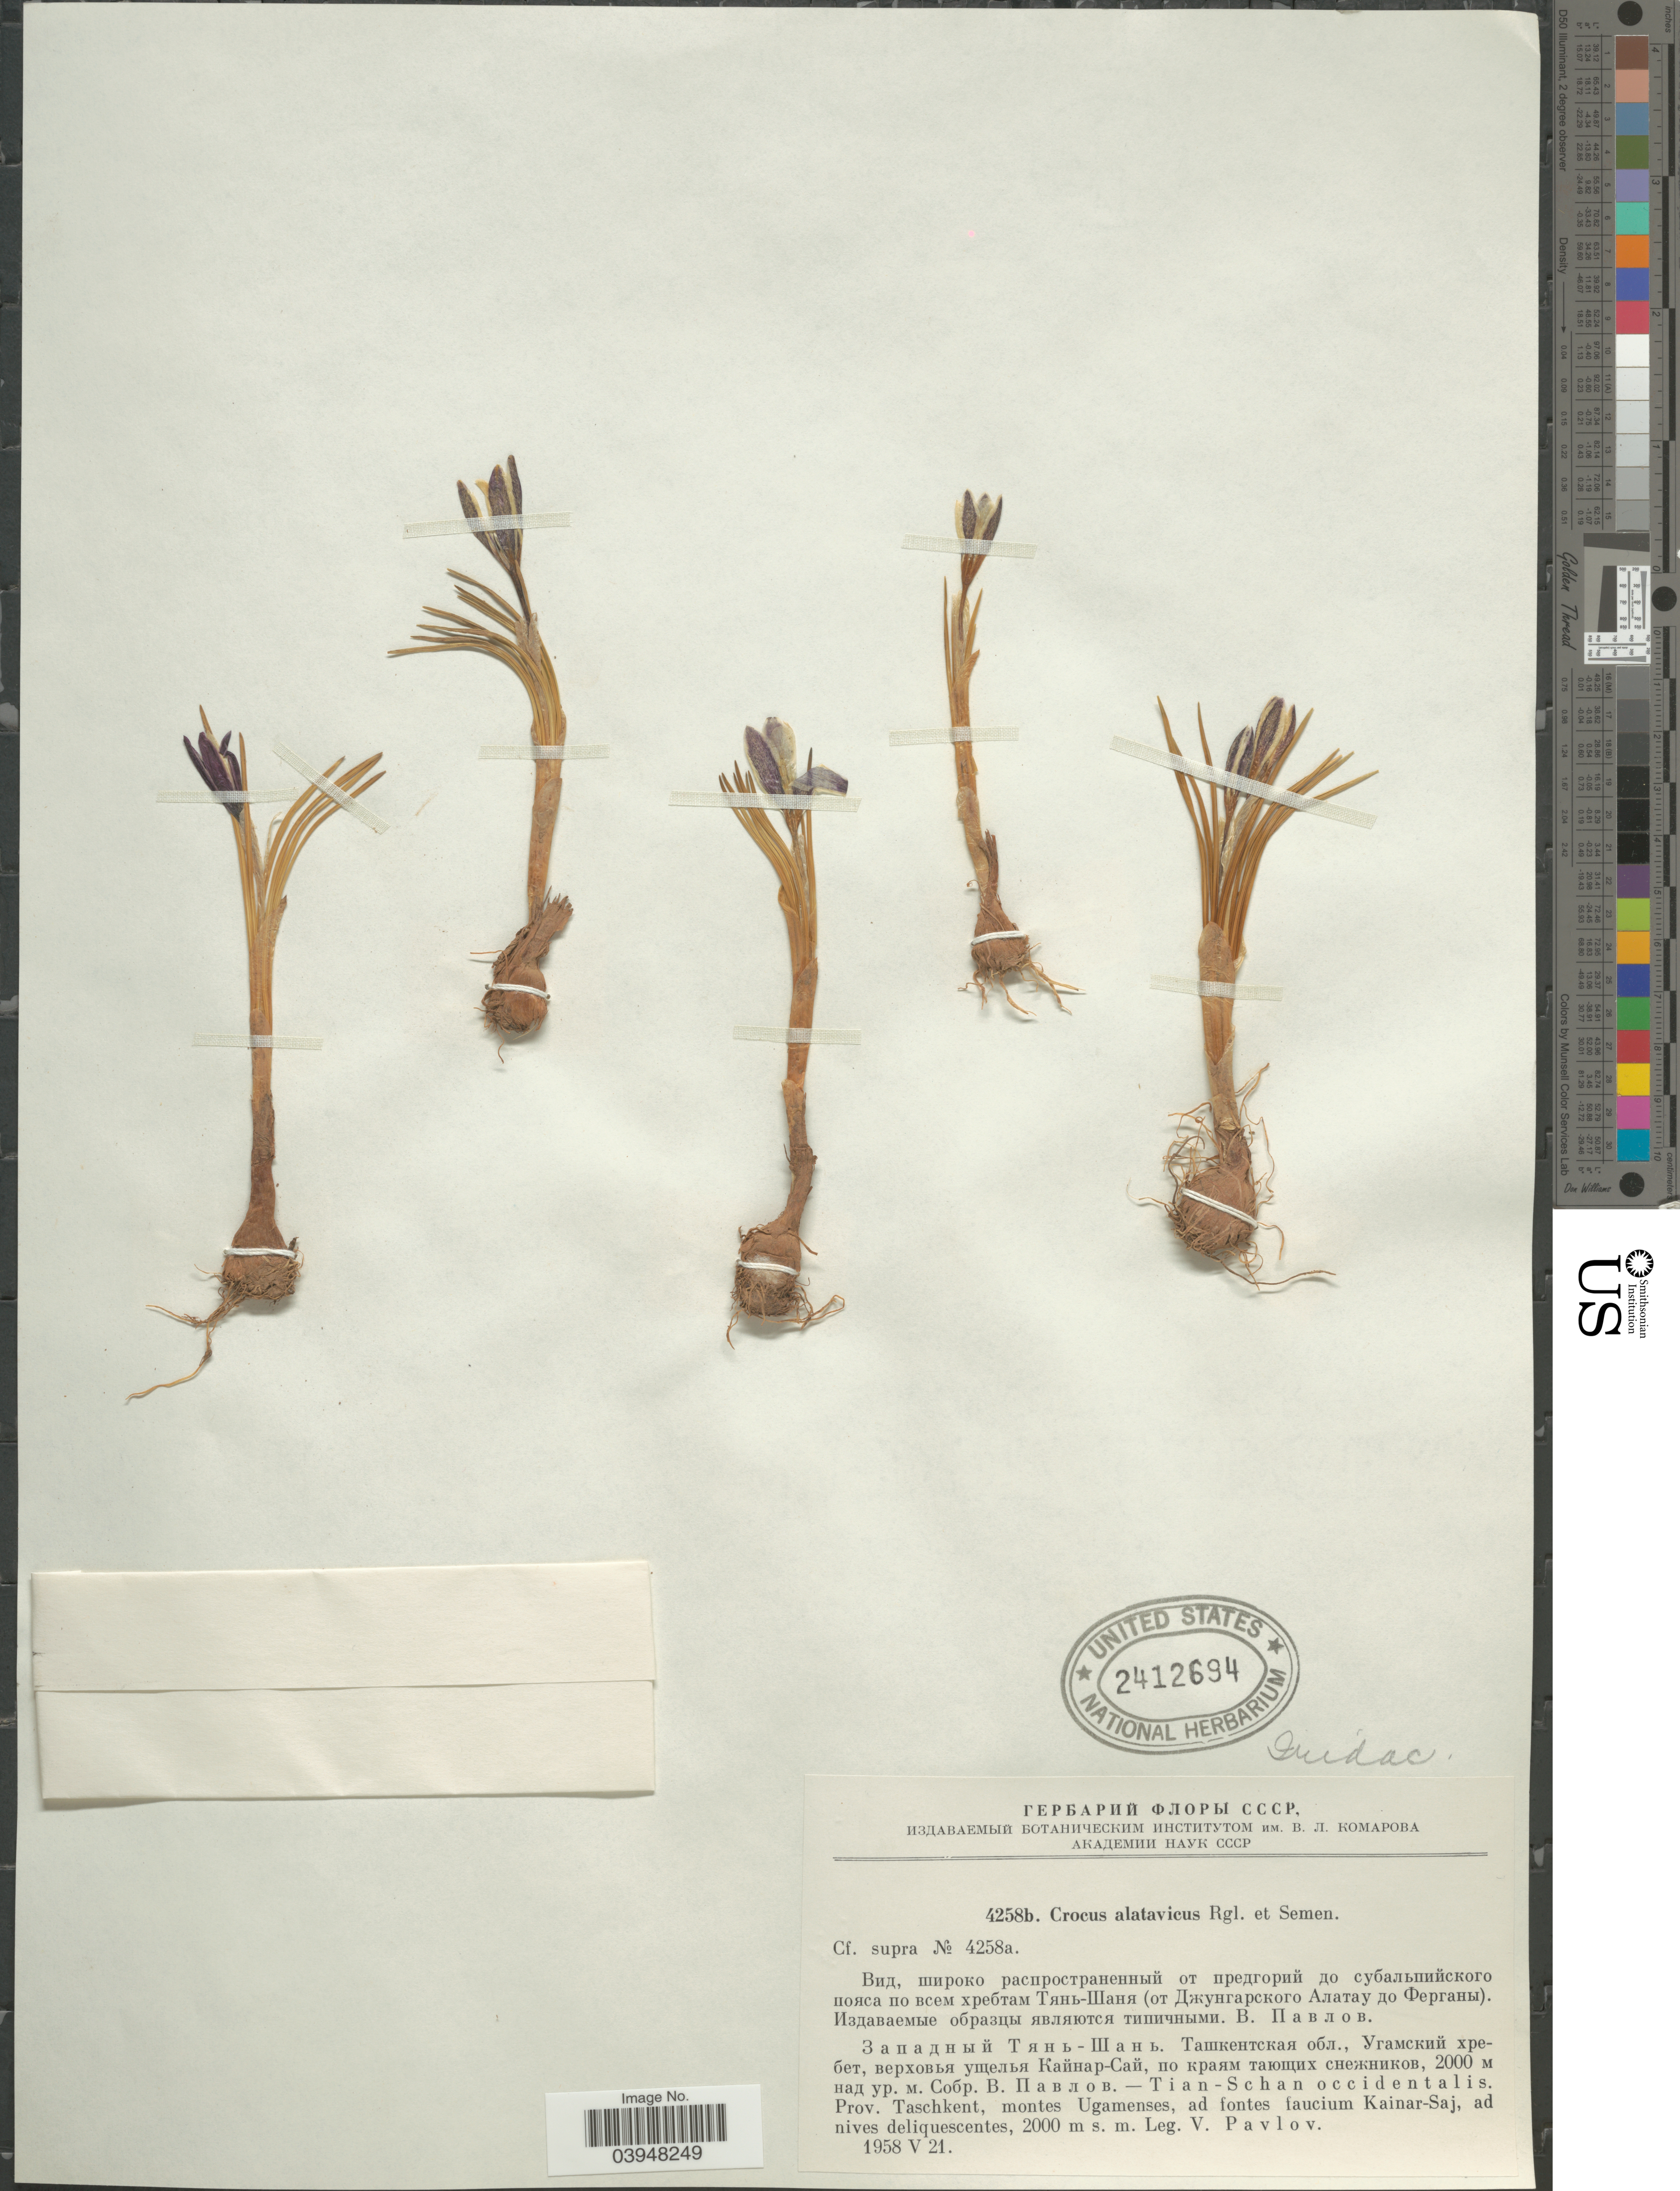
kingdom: Plantae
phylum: Tracheophyta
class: Liliopsida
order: Asparagales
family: Iridaceae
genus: Crocus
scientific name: Crocus alatavicus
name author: Regel & Semen.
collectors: V. Pavlov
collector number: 4258b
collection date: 1958-05-21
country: Uzbekistan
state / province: Toshkent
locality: Tian-Schan occidentalis. Prov. Taschkent, montes Ugamenses, ad fontes faucium Kainar-Saj, ad nives deliquescentes.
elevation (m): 2000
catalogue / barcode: US 2412694